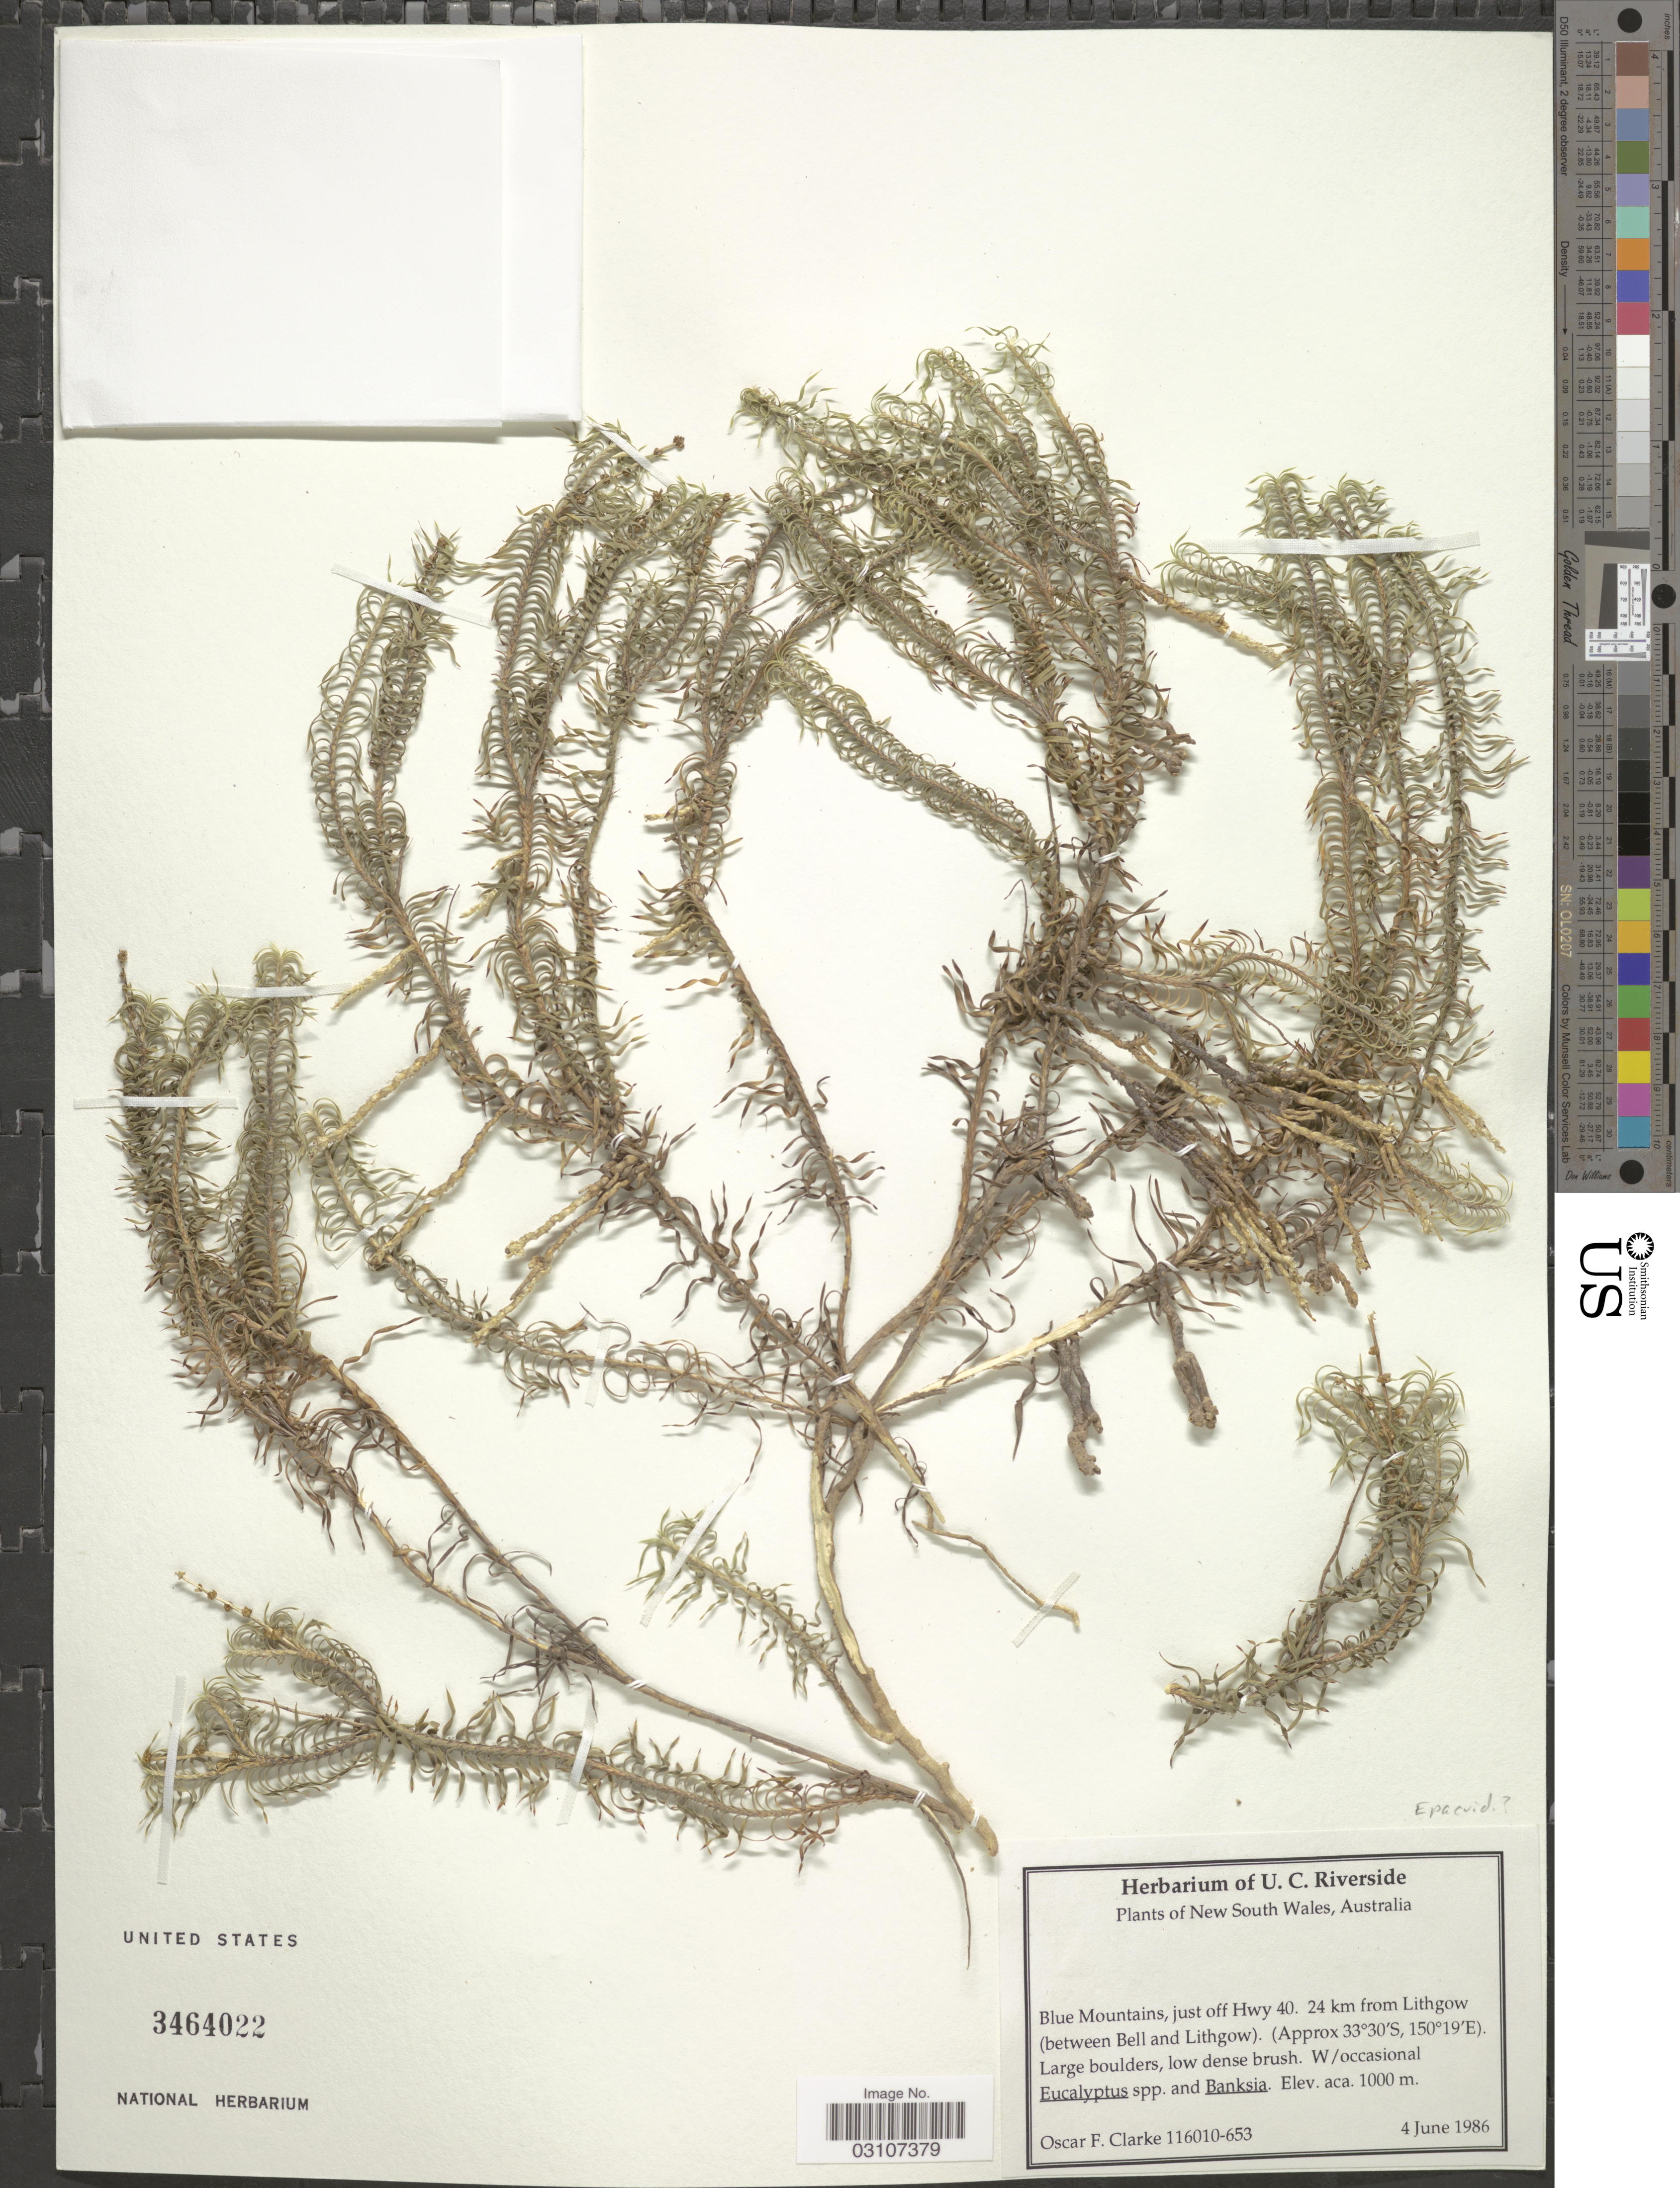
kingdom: Plantae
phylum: Tracheophyta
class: Magnoliopsida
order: Ericales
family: Ericaceae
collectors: O. F. Clarke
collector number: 116010-653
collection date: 1986-06-04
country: Australia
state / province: New South Wales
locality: Blue Mountains, just off Hwy 40. 24 km from Lithgow (between Bell and Lithgow).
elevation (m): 1000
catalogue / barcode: US 3464022